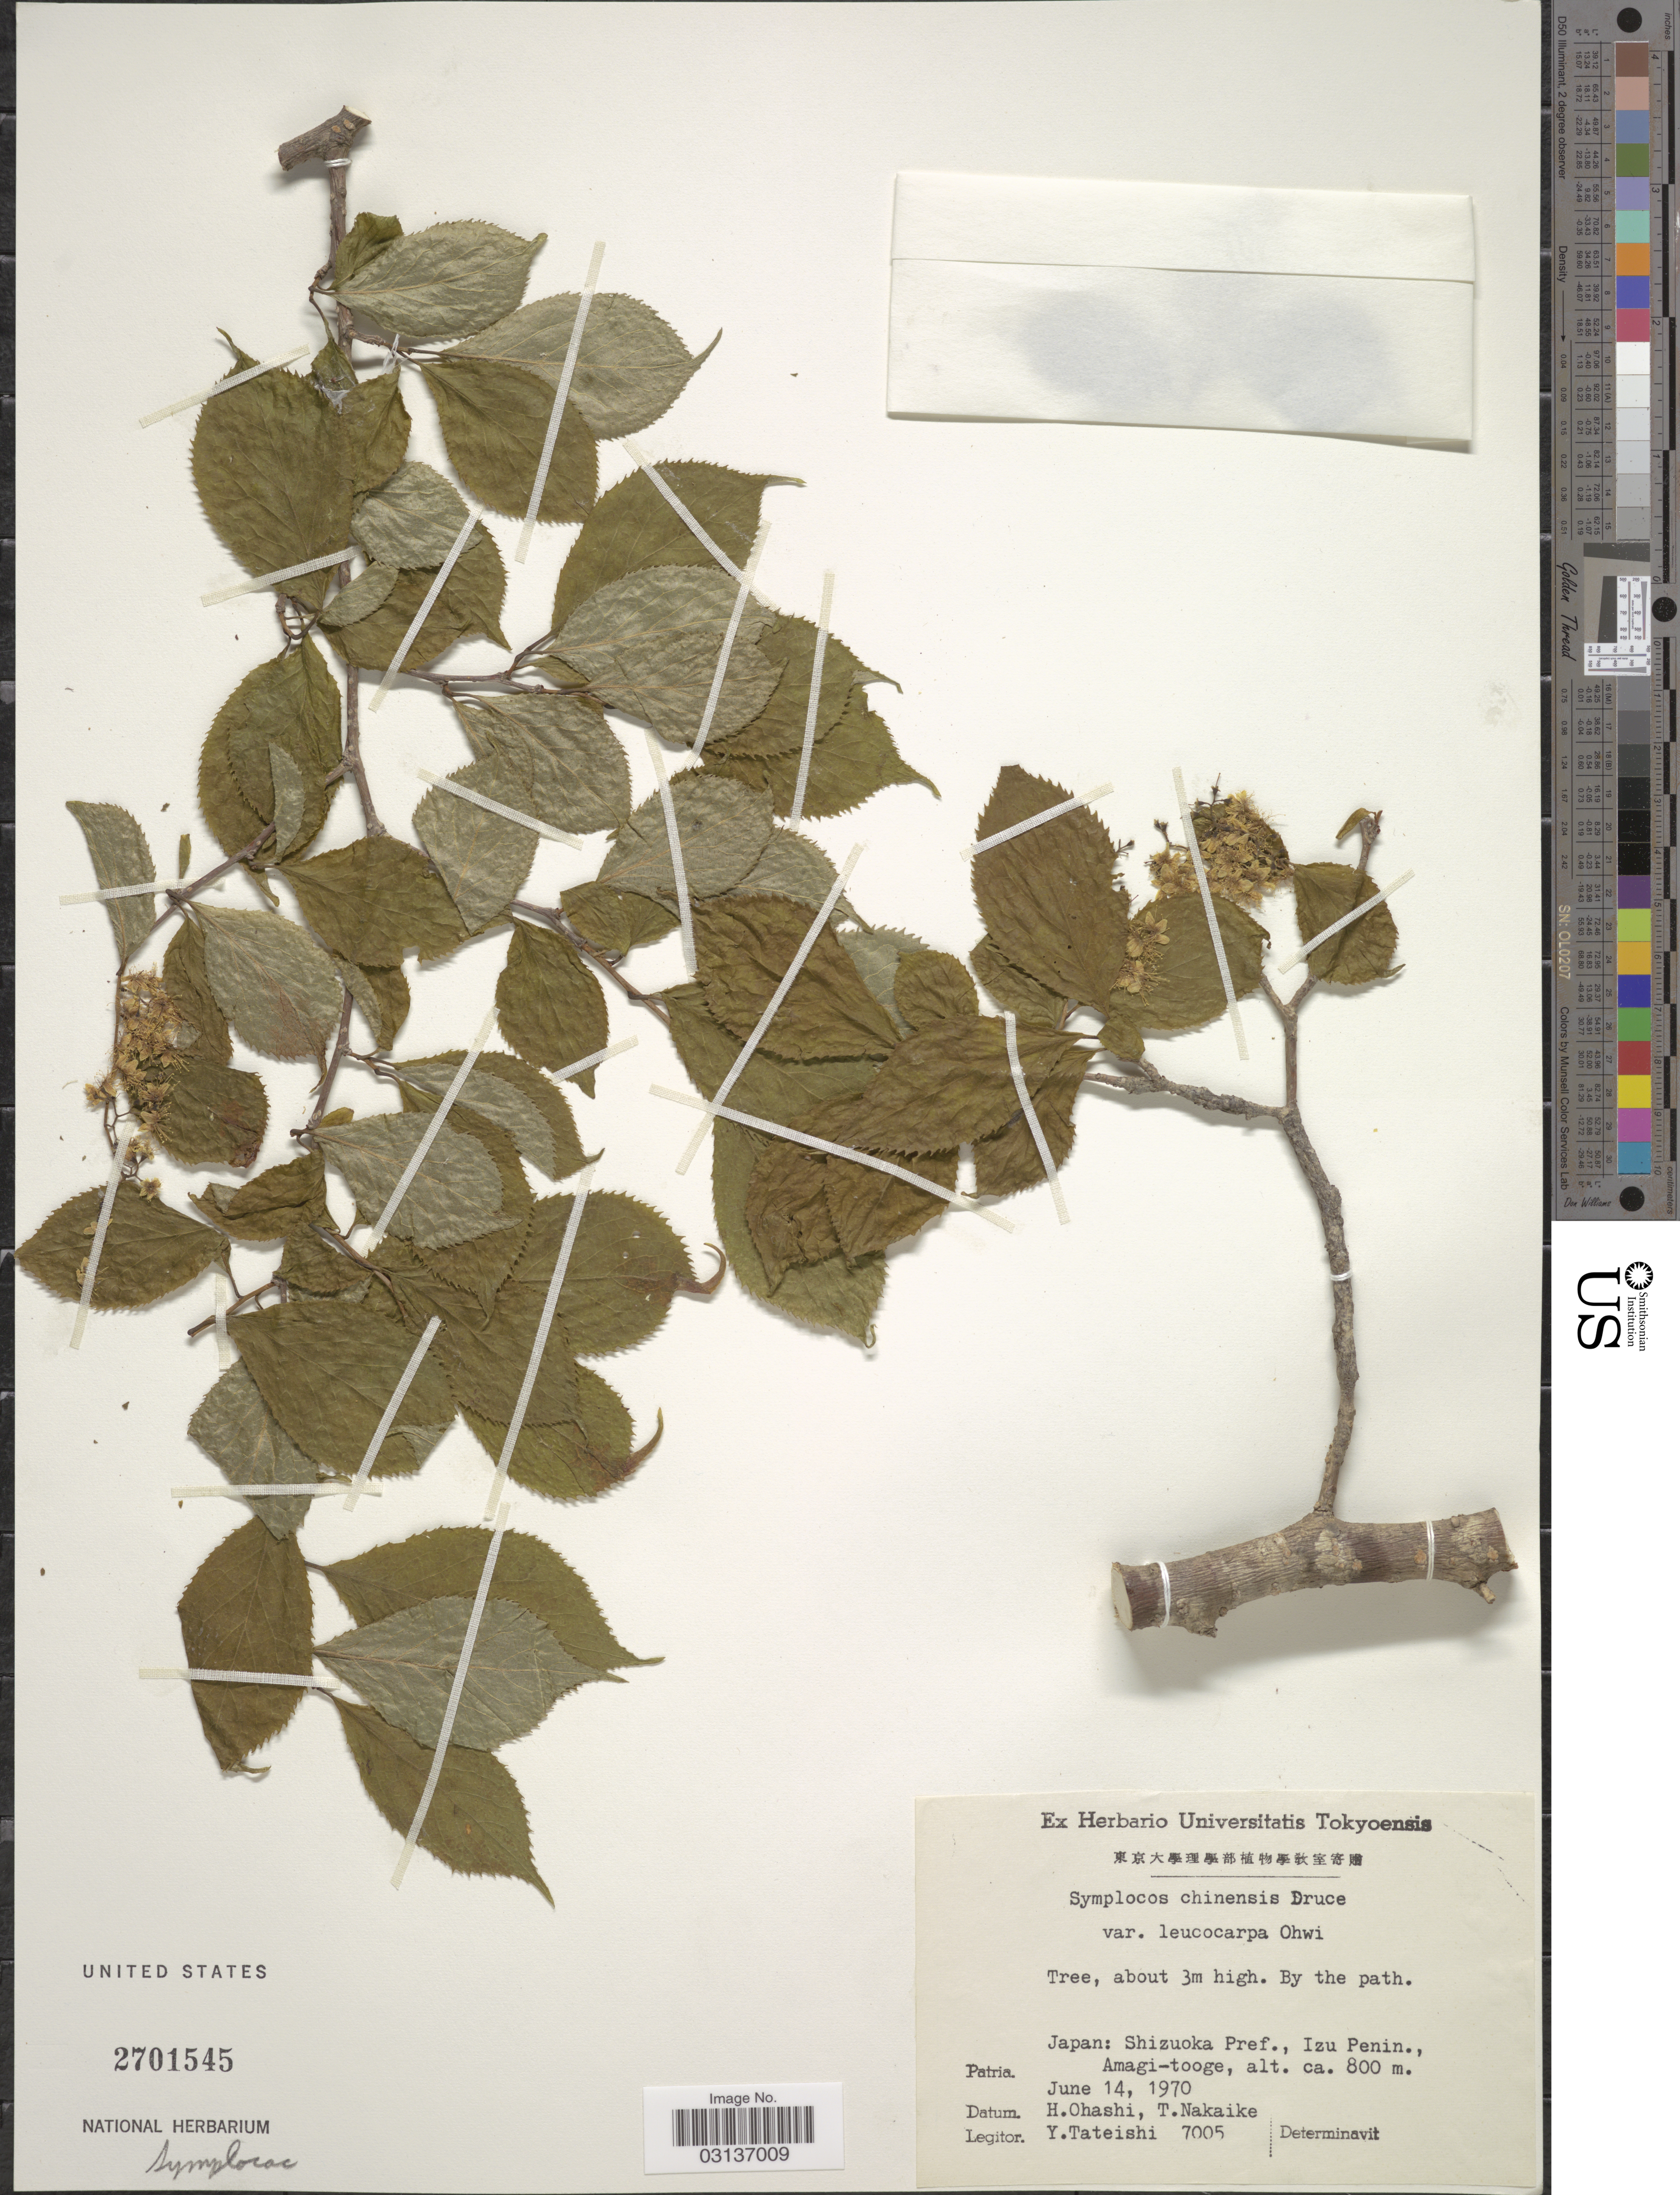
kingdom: Plantae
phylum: Tracheophyta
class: Magnoliopsida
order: Ericales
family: Symplocaceae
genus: Symplocos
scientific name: Symplocos paniculata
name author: Miq.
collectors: Y. Tateishi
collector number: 7005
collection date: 1970-06-14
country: Japan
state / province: Sizuoka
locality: Shizuoka Pref., Izu Penin., Amagi-tooge.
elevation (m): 800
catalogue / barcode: US 2701545